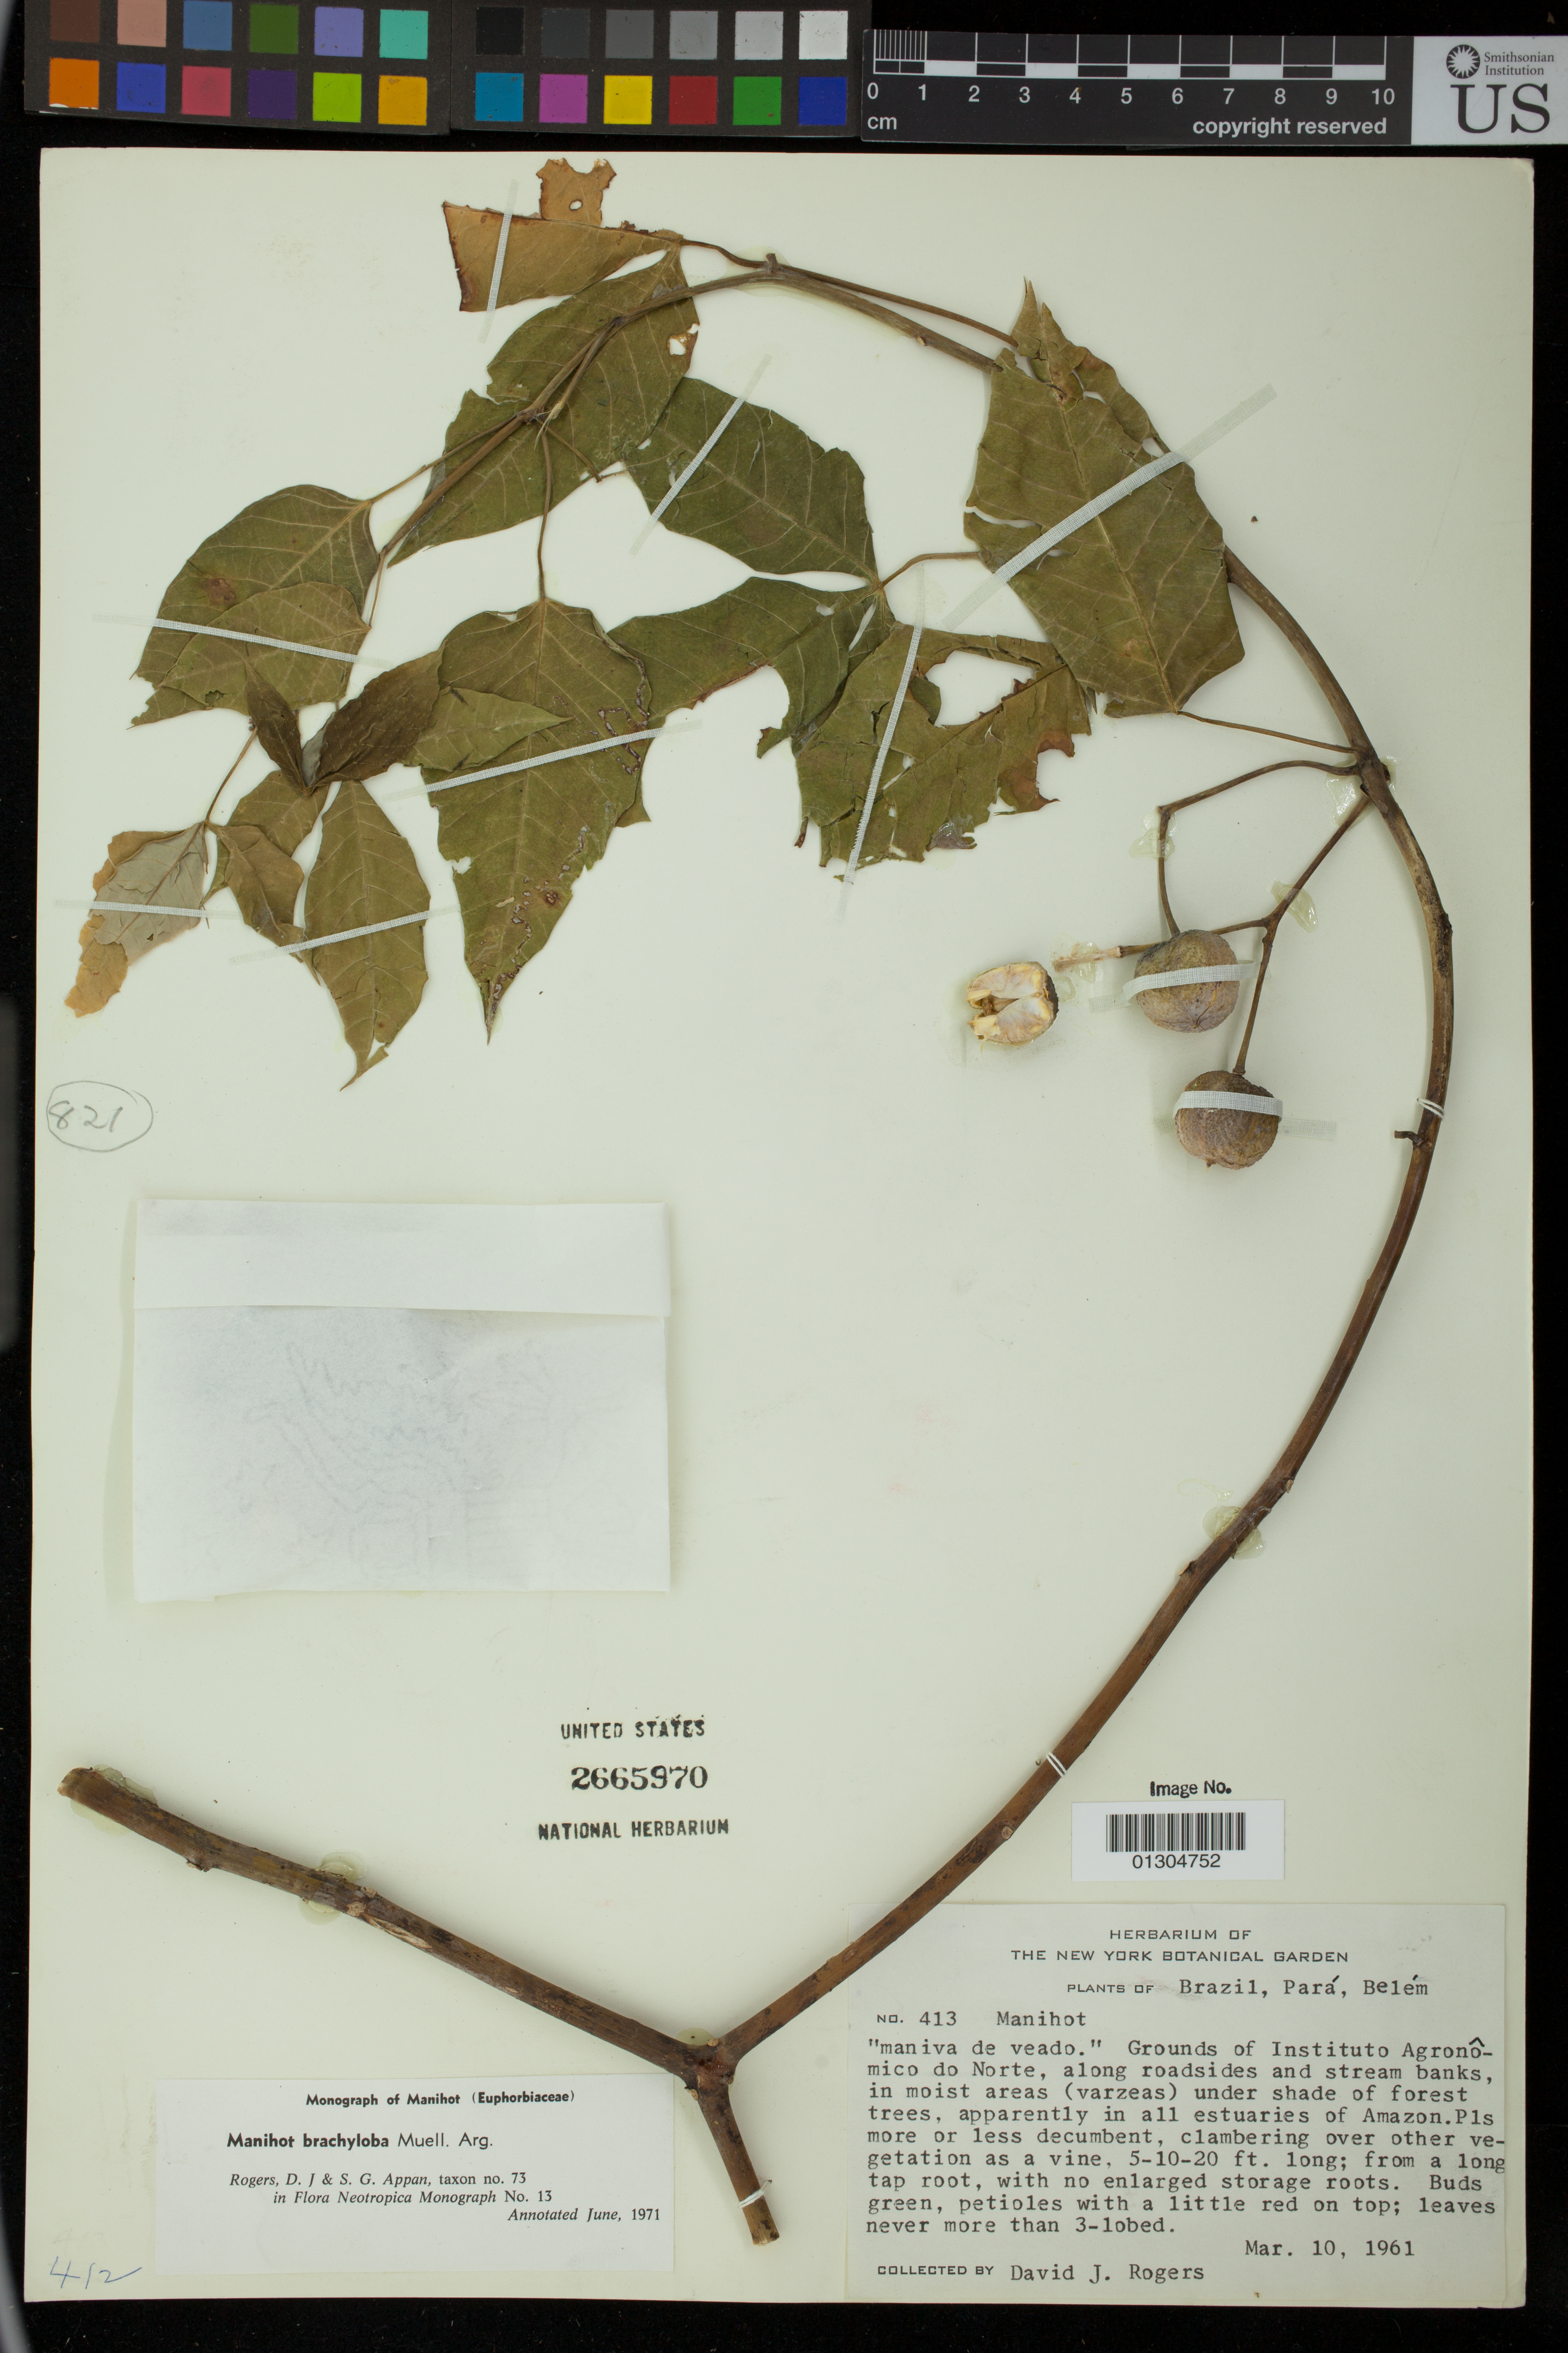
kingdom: Plantae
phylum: Tracheophyta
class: Magnoliopsida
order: Malpighiales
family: Euphorbiaceae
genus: Manihot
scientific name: Manihot brachyloba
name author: Müll. Arg.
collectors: D. J. Rogers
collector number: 413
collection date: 1961-03-10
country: Brazil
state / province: Para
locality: Belem, Grounds of Instituto Agrono-mico do Norte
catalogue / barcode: US 2665970